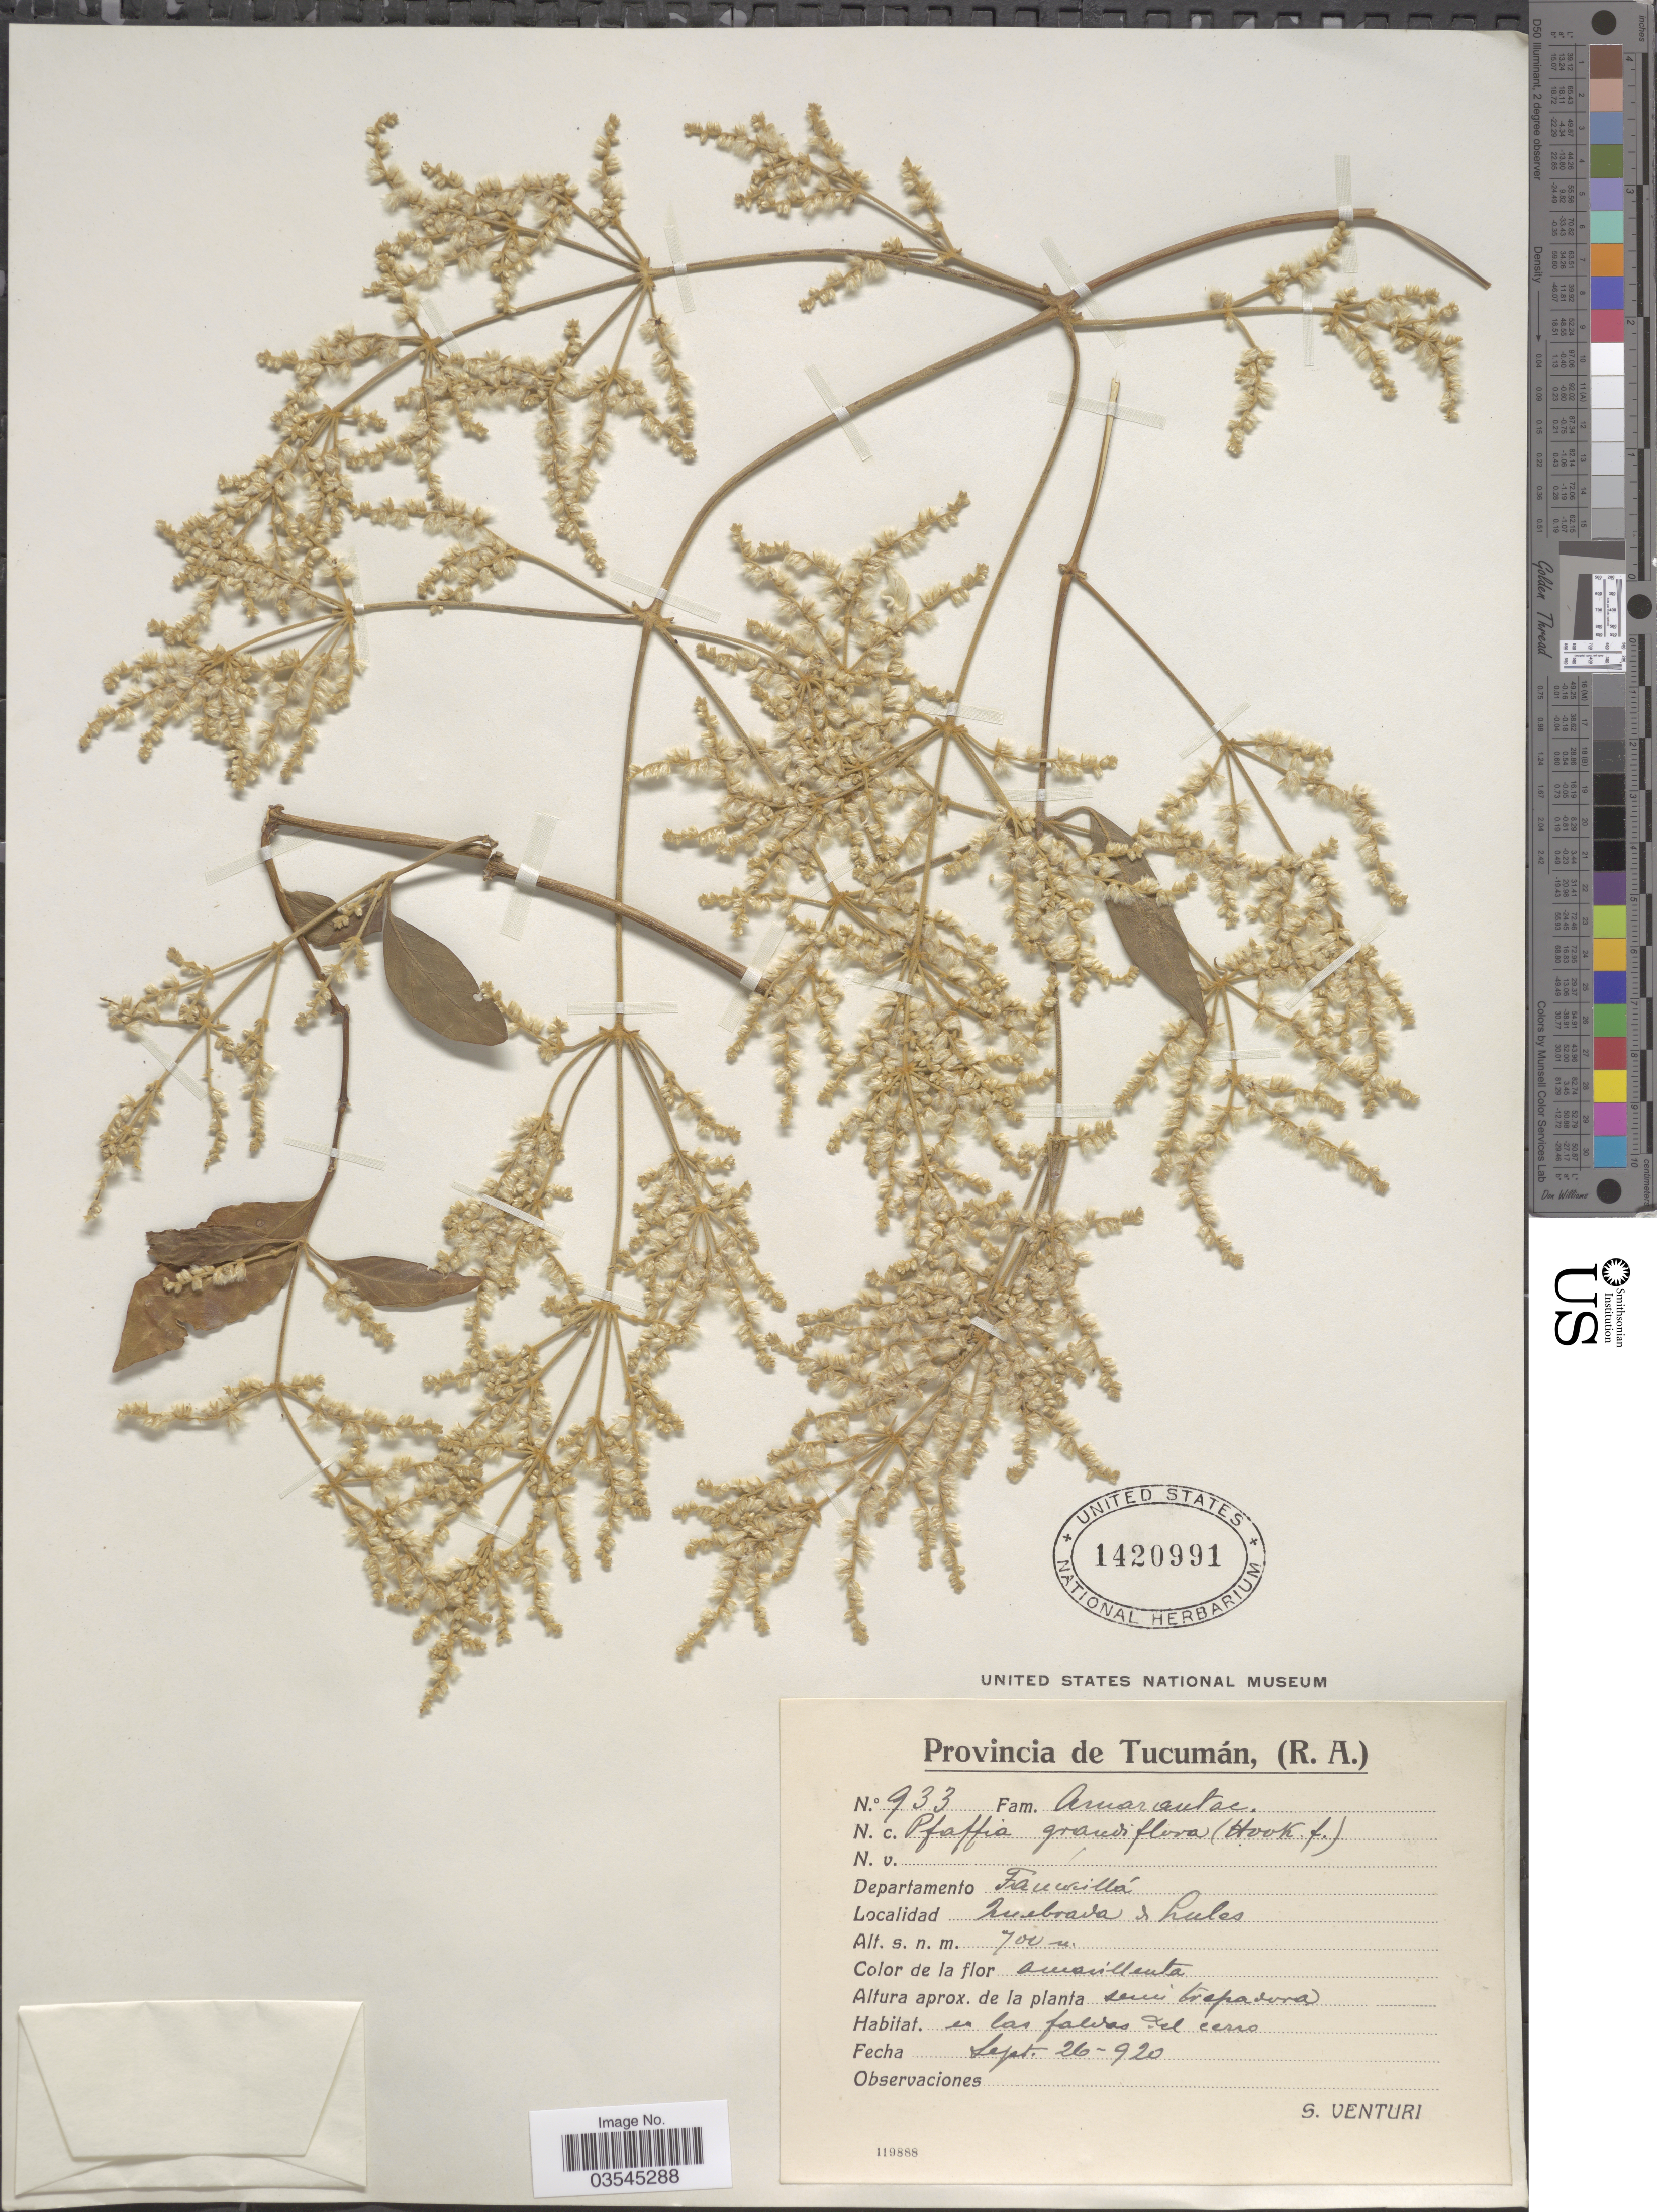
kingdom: Plantae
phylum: Tracheophyta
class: Magnoliopsida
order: Caryophyllales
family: Amaranthaceae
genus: Pfaffia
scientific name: Pfaffia grandiflora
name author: (Hook.) R.E. Fr.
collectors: S. Venturi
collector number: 933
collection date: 1920-09-26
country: Argentina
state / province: Tucuman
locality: Departamento Famaillá. Quebrada de Lules.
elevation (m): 700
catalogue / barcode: US 1420991